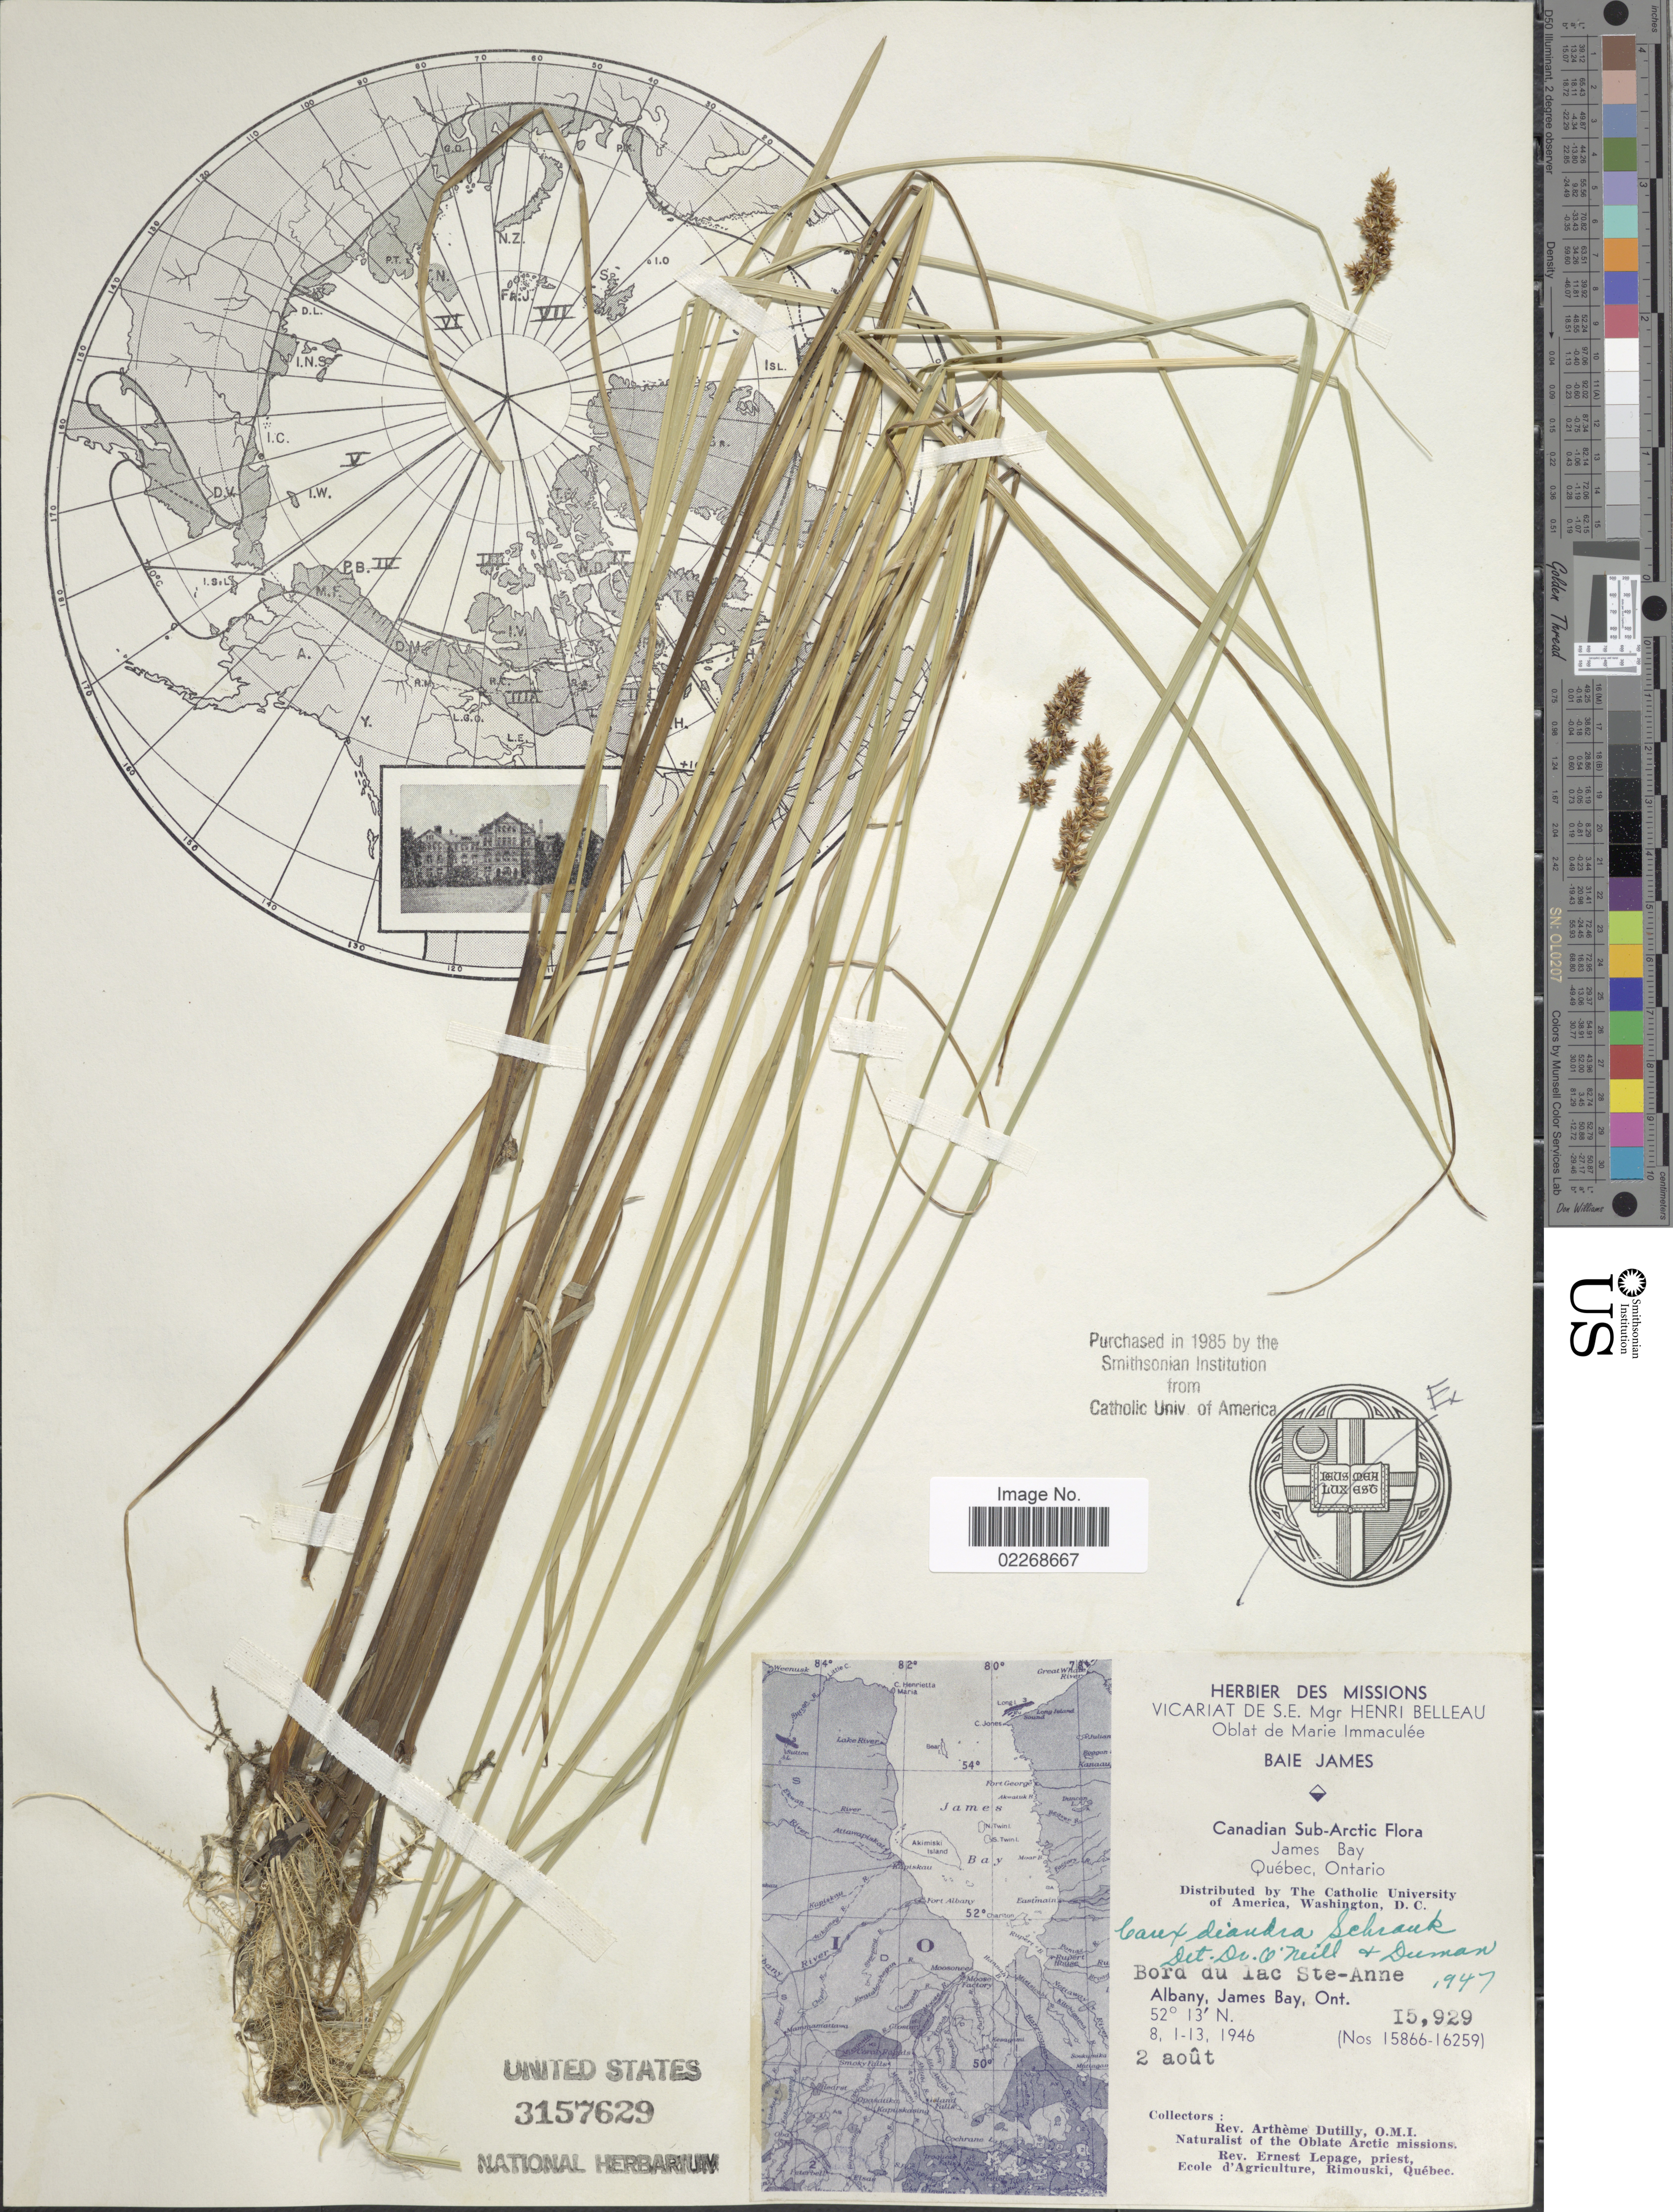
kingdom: Plantae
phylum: Tracheophyta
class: Liliopsida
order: Poales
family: Cyperaceae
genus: Carex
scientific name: Carex diandra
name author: Schrank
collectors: A. Dutilly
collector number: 15929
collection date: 1946-08-02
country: Canada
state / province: Ontario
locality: Bord du lac Ste-Anne. Albany, James Bay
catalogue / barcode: US 3157629